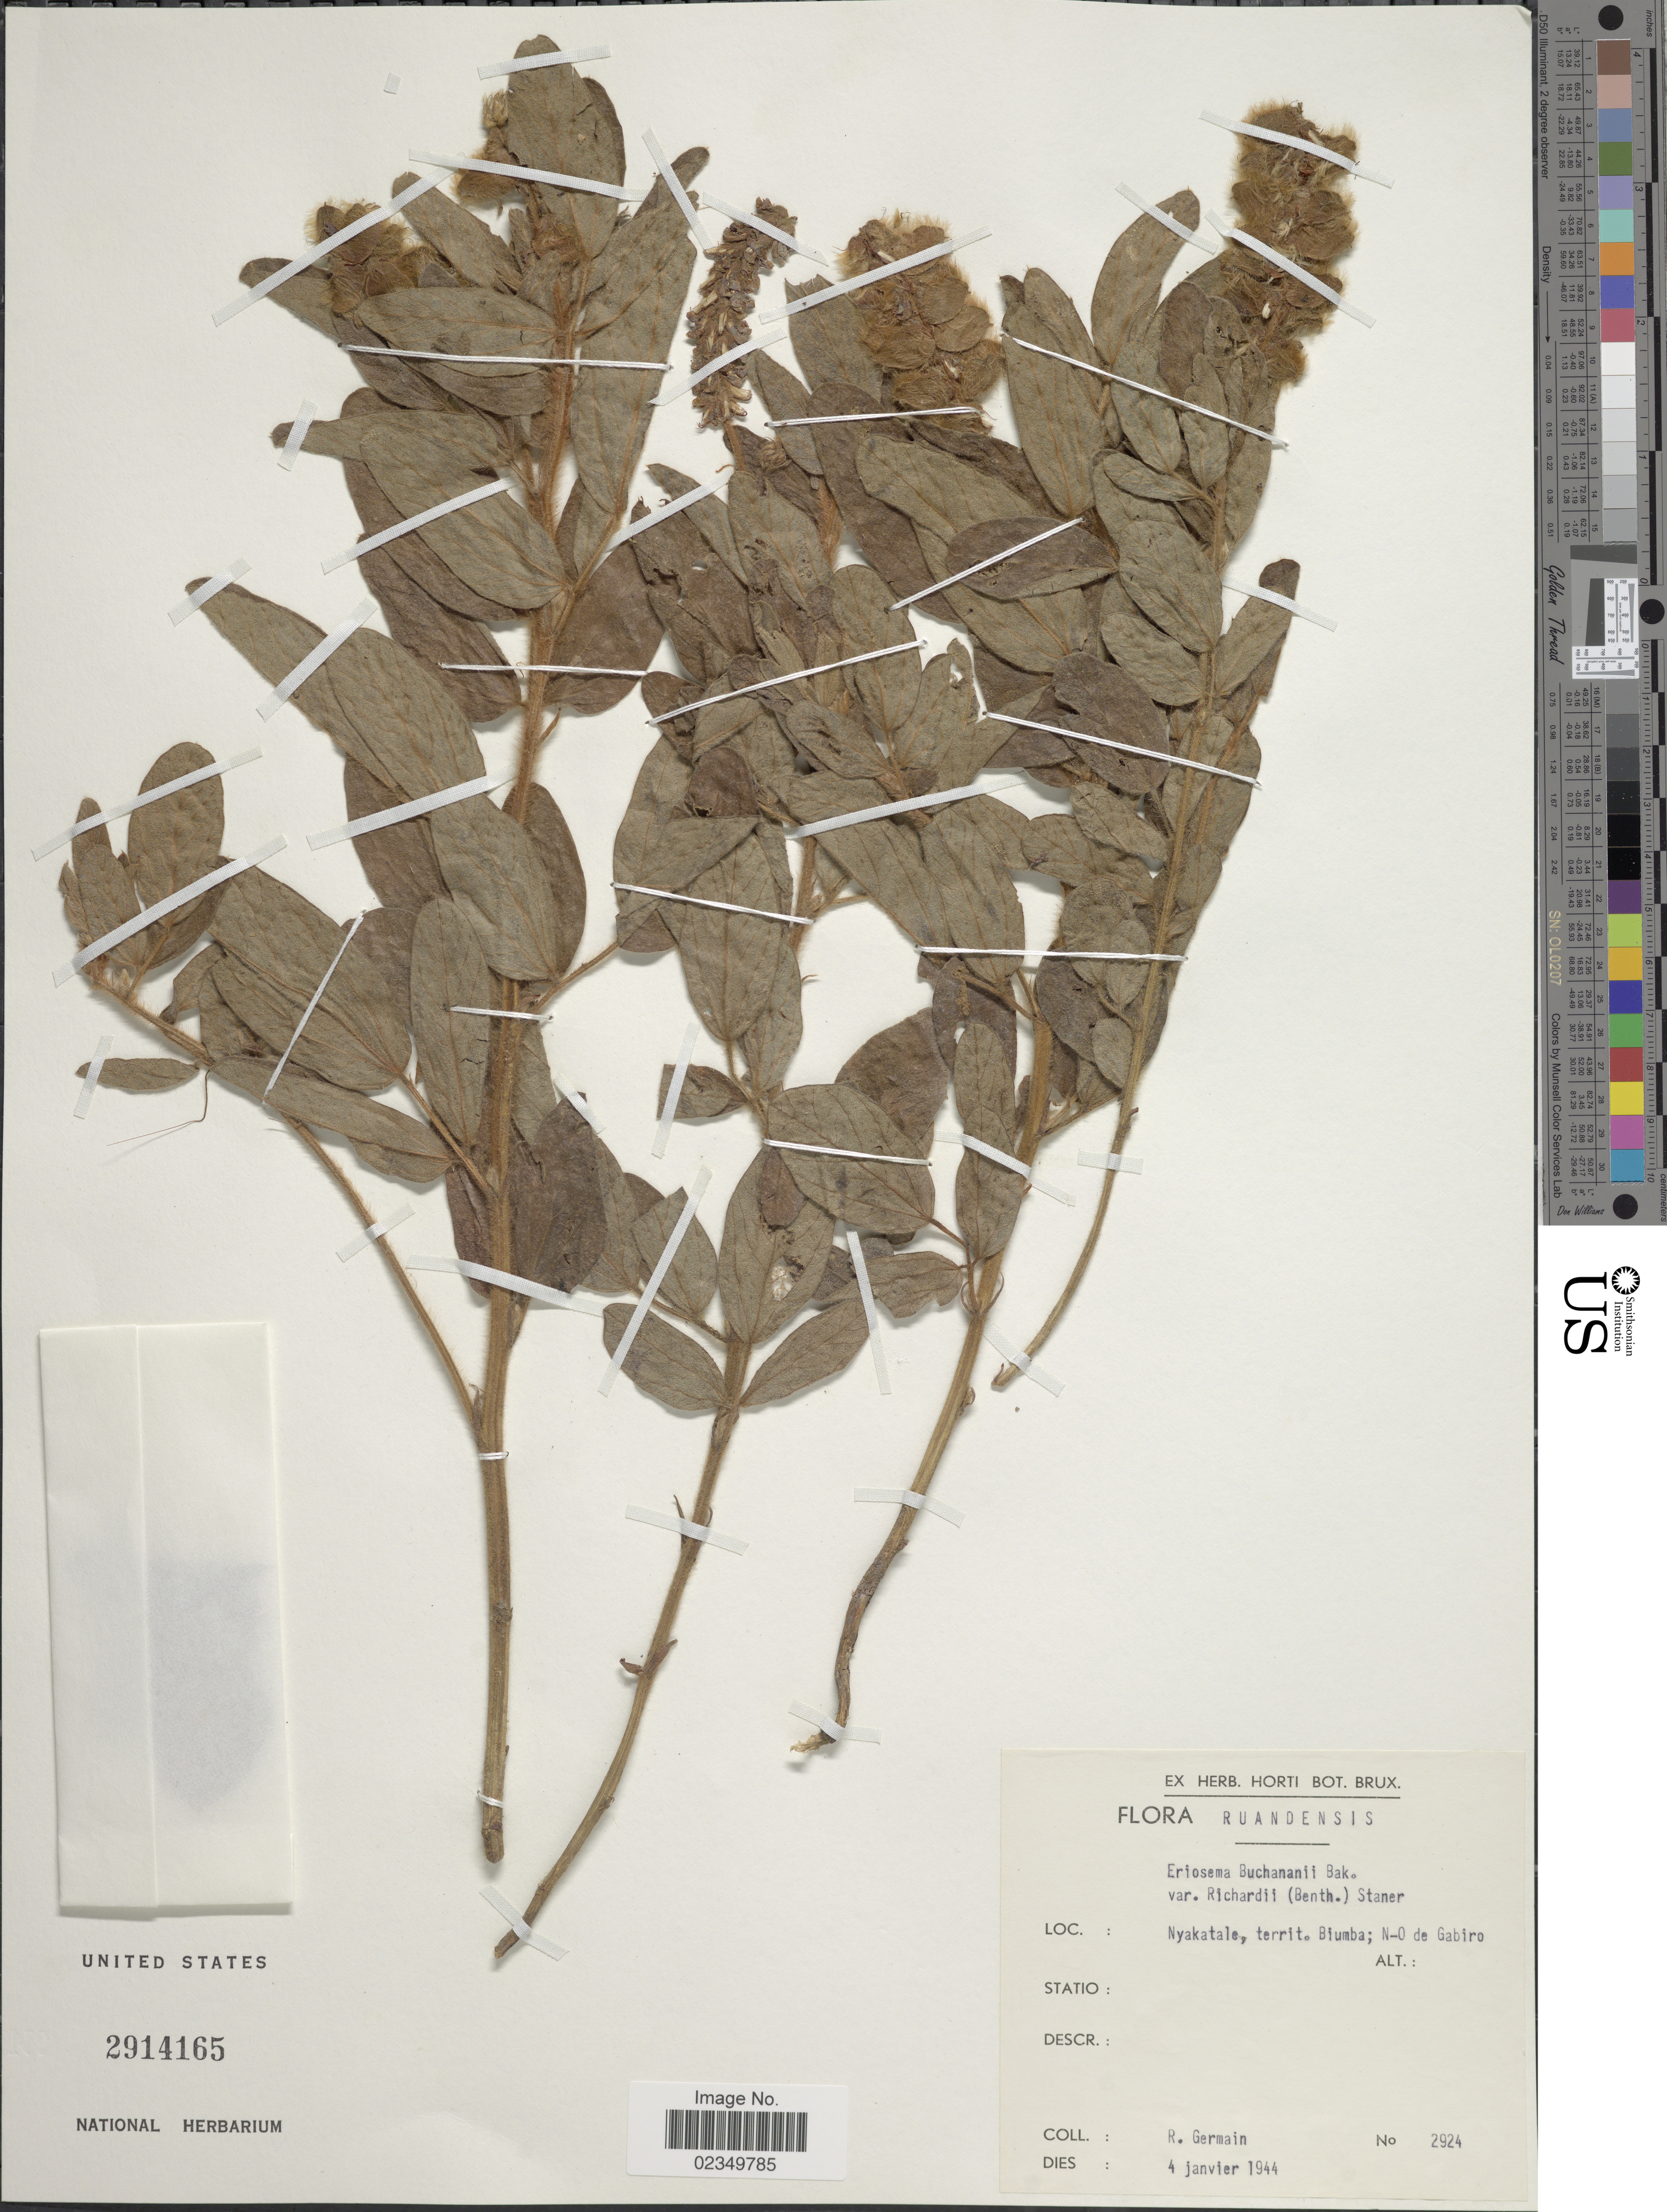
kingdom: Plantae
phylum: Tracheophyta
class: Magnoliopsida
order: Fabales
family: Fabaceae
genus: Eriosema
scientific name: Eriosema buchananii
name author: Baker f.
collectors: R. Germain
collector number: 2924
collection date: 1944-01-04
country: Rwanda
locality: Ruandensis, Nyakatale, territ. Biumba; N-O de Gabiro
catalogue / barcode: US 2914165